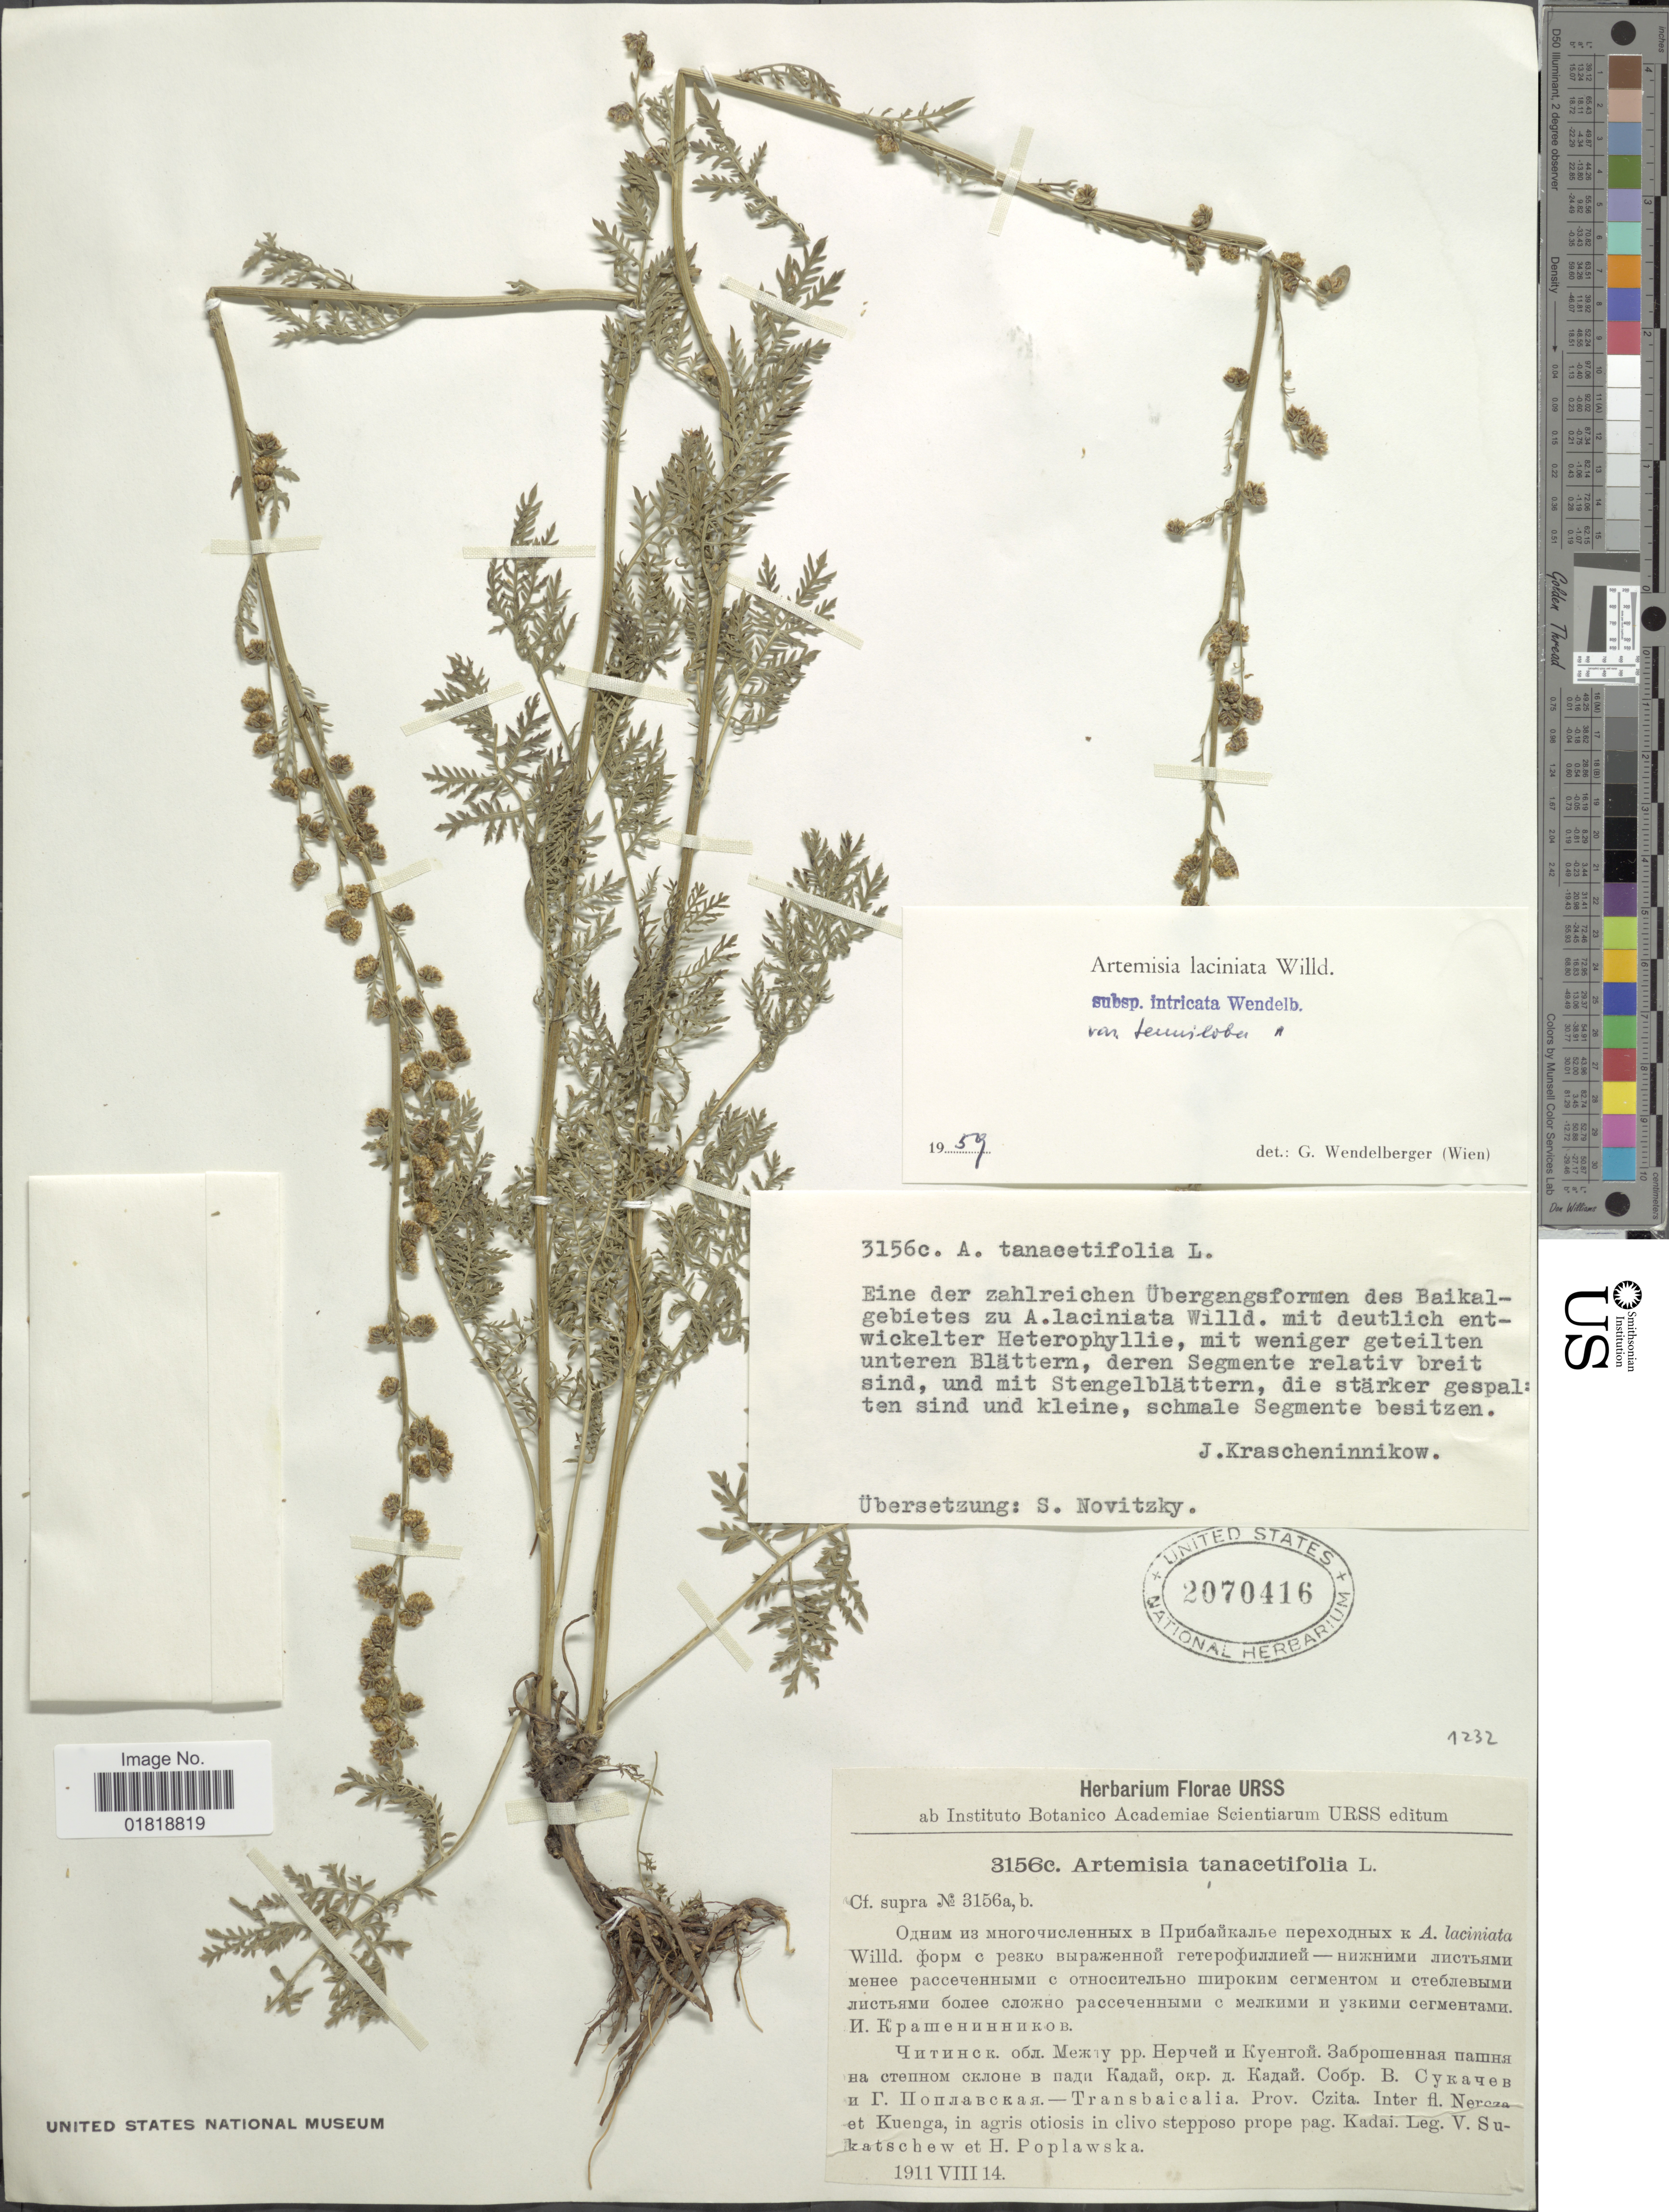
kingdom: Plantae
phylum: Tracheophyta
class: Magnoliopsida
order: Asterales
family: Asteraceae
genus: Artemisia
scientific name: Artemisia laciniata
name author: Willd.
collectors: V. Sukatschew & H. Poplawska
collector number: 3156c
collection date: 1911-07-14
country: Russian Federation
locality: Transbaicalia, Prov. Czita, inter fl. Nercza et Kuenga, in agris otiosis in clivo stepposo prope pag. Kadai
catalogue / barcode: US 2070416